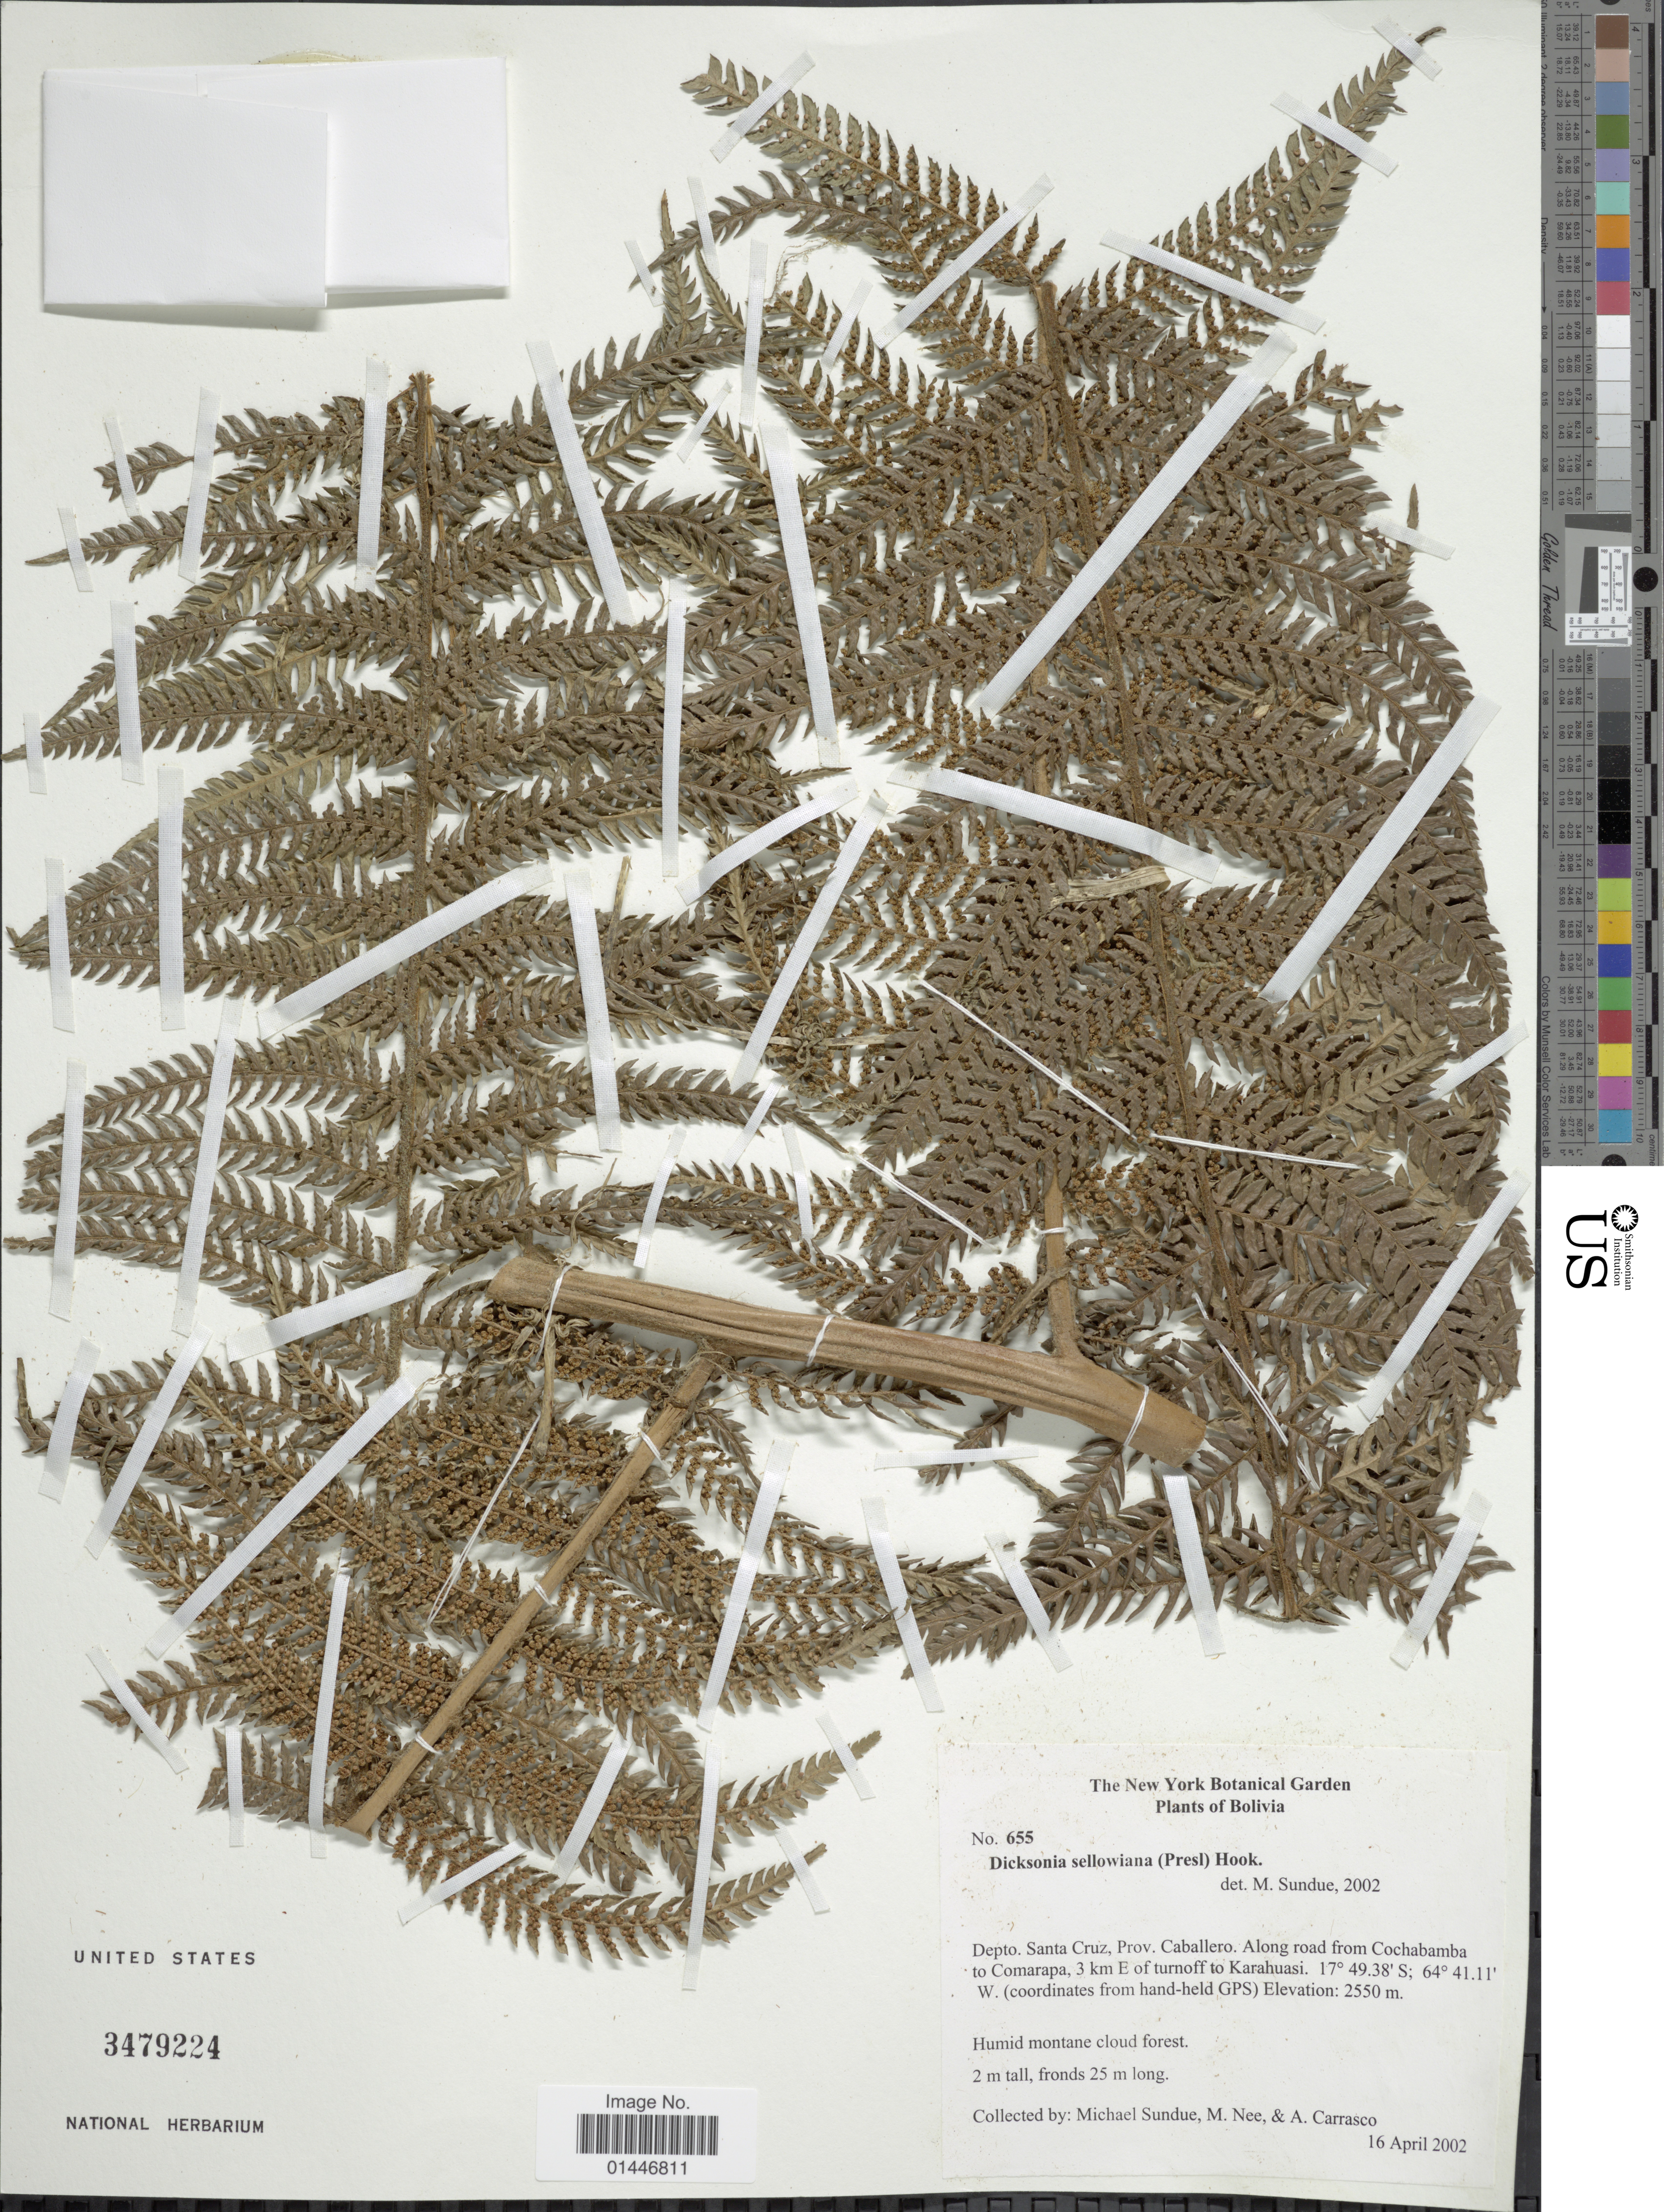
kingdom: Plantae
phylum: Tracheophyta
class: Polypodiopsida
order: Cyatheales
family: Dicksoniaceae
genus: Dicksonia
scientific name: Dicksonia sellowiana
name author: Hook.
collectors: M. Sundue, M. Nee & A. Carrasco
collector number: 655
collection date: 2002-04-16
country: Bolivia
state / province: Santa Cruz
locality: Prov. Caballero, along road from Cochabamba to Comarapa, 3 km E of turnoff to Karahuasi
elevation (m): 2550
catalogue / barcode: US 3479224